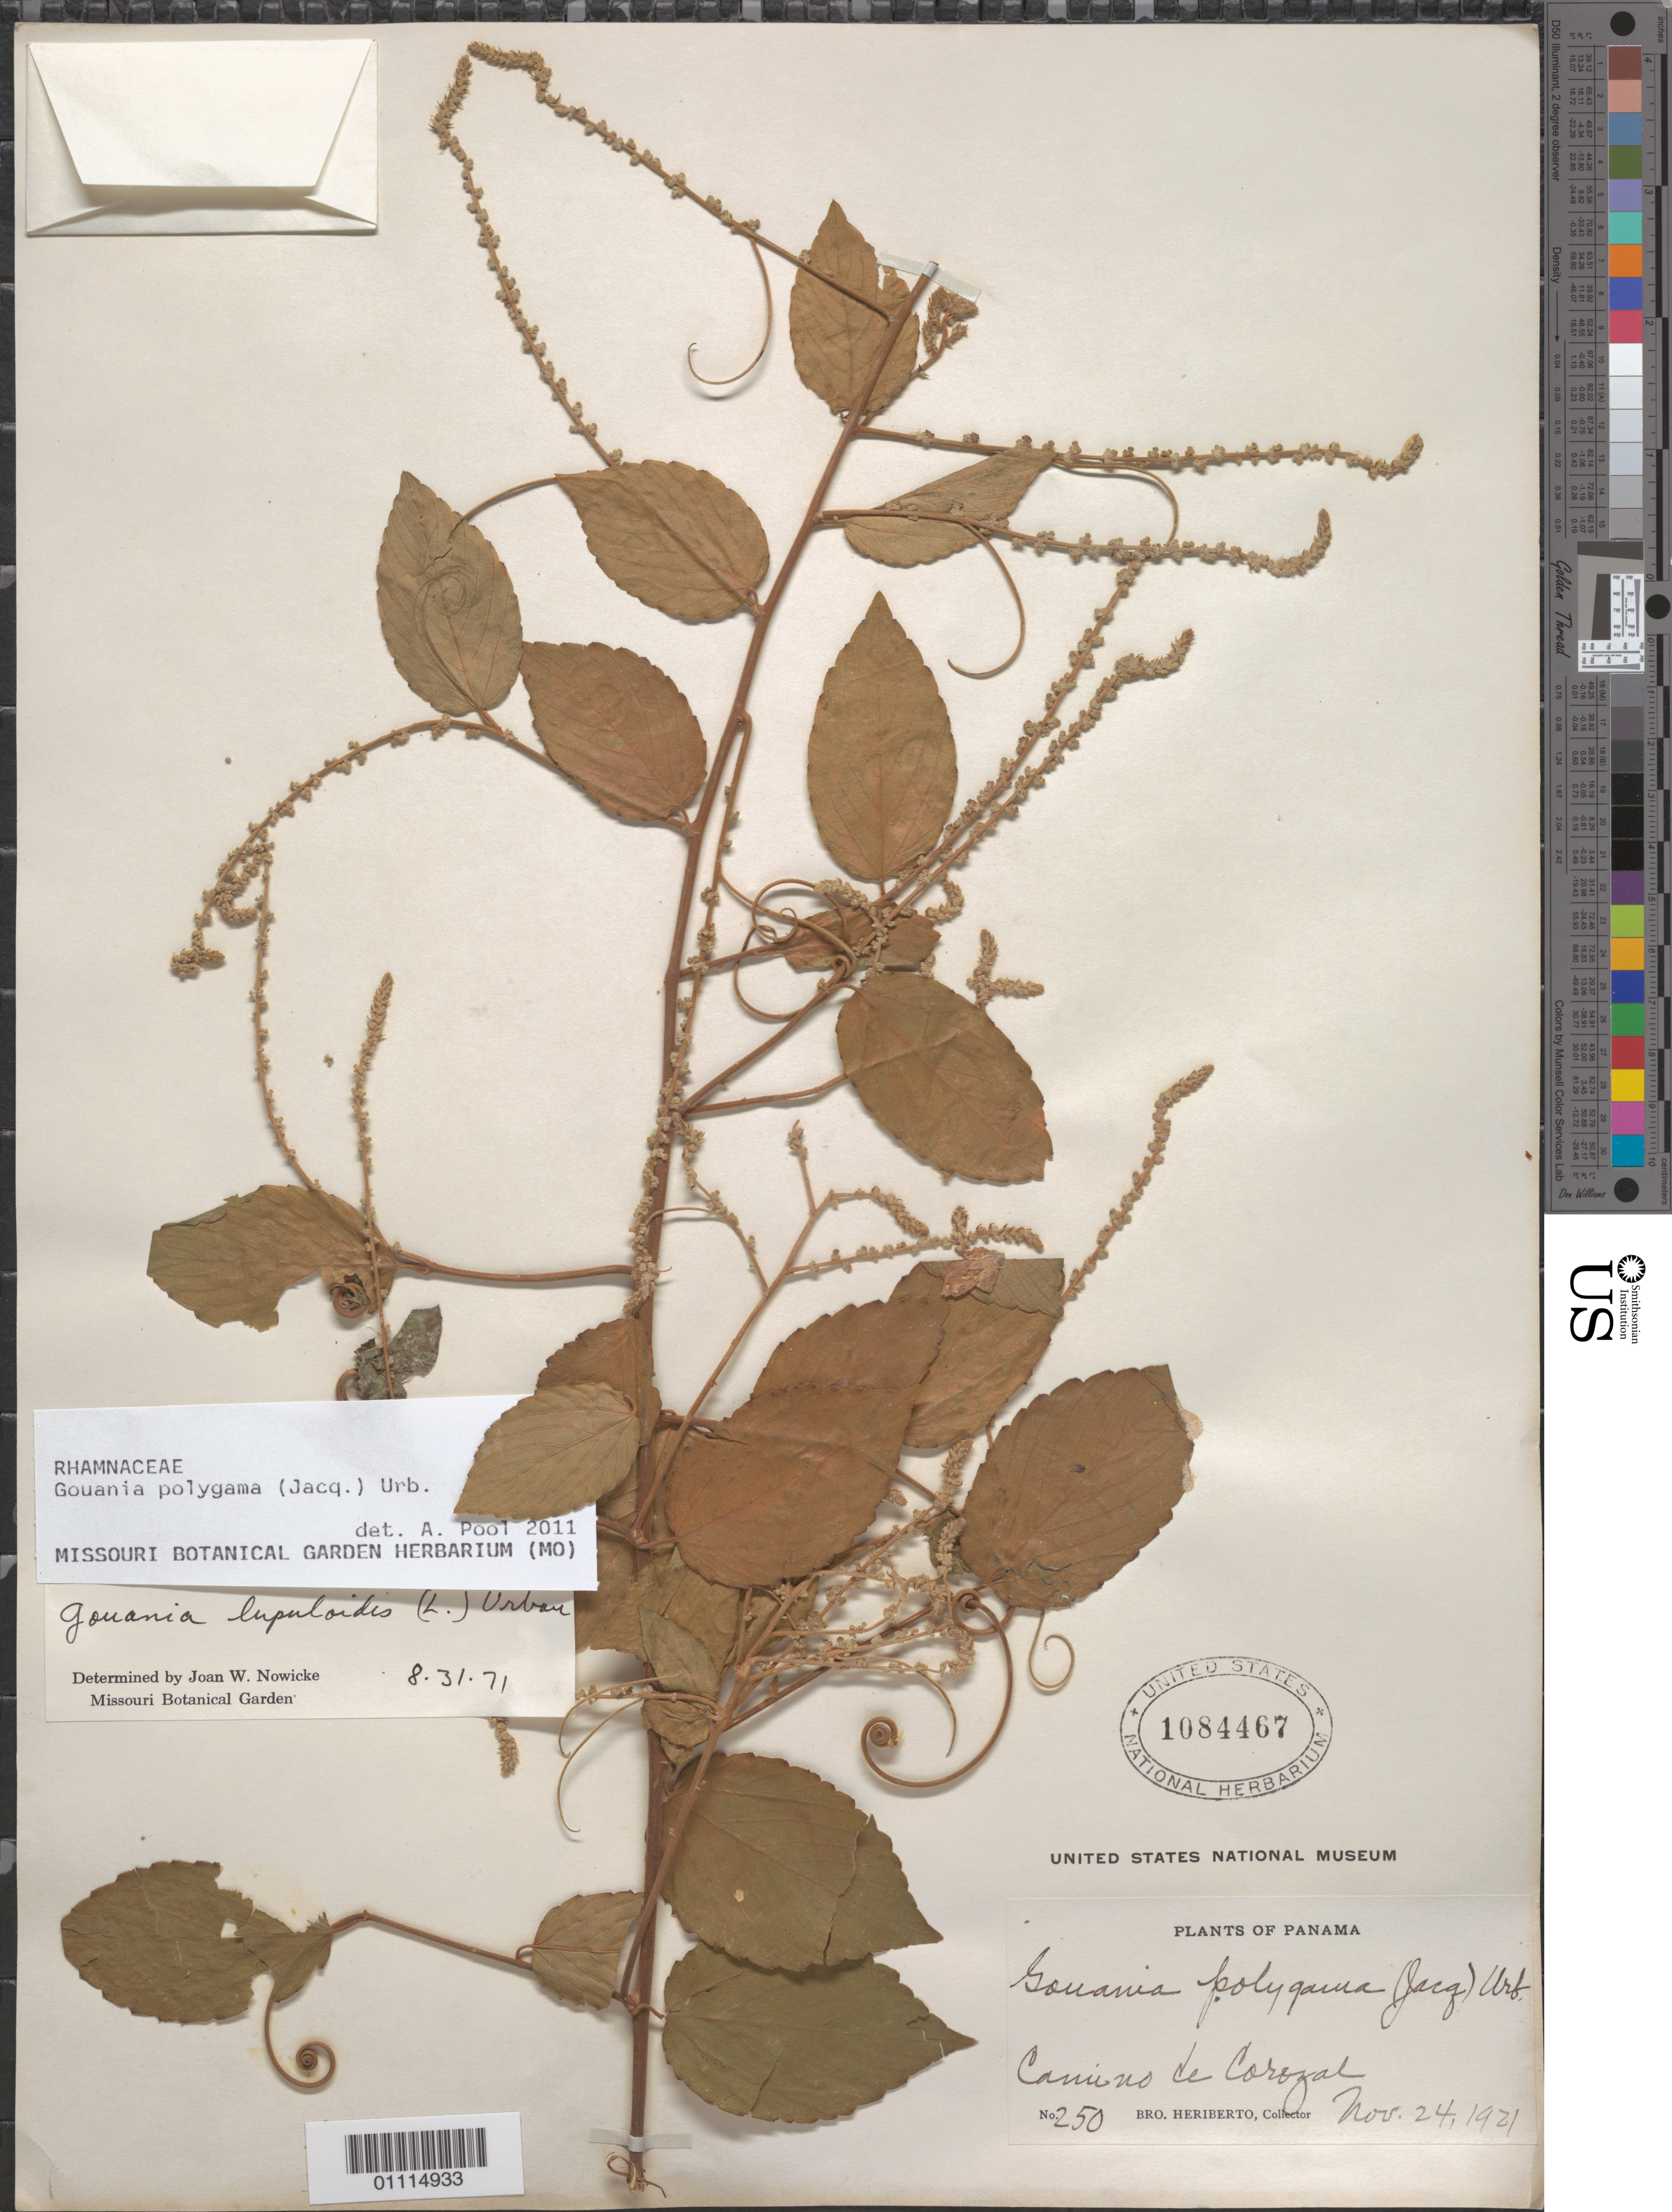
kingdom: Plantae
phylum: Tracheophyta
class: Magnoliopsida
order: Rosales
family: Rhamnaceae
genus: Gouania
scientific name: Gouania polygama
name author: (Jacq.) Urb.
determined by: Pool, A., (MO), Missouri Botanical Garden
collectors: B. Heriberto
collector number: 250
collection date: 1921-11-24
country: Panama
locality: Camino de Corozal.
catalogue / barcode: US 1084467